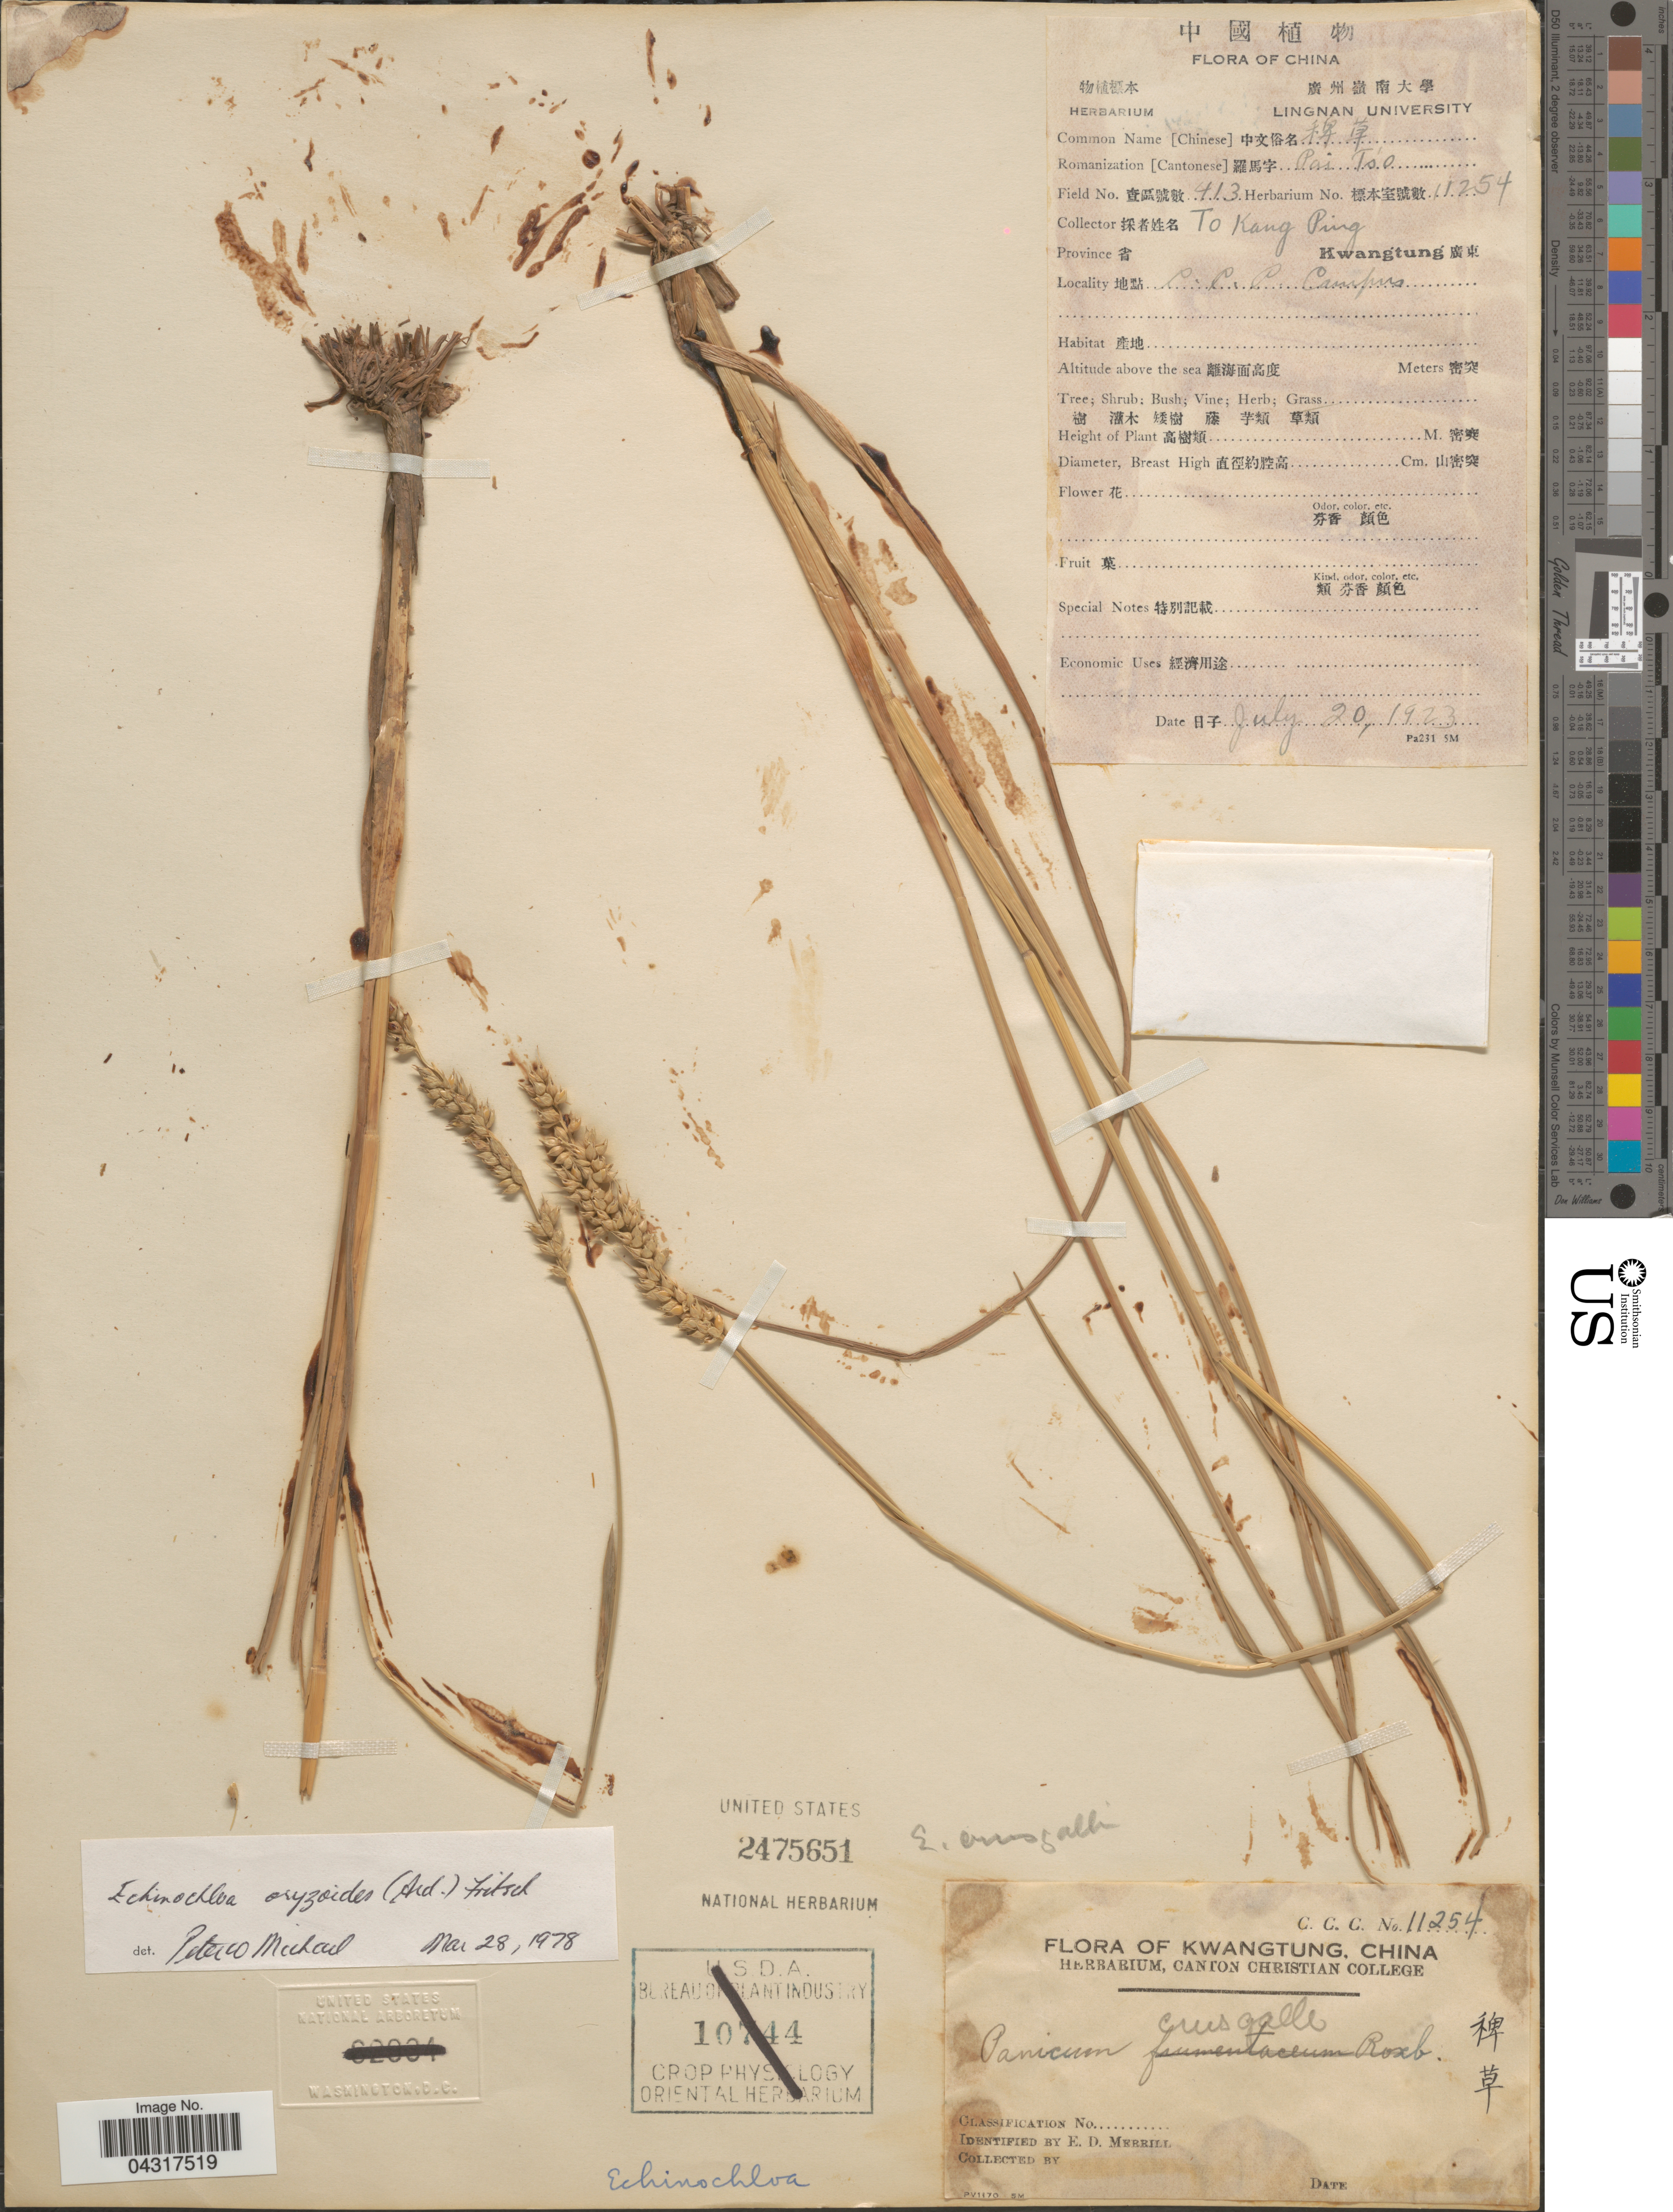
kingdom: Plantae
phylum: Tracheophyta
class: Liliopsida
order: Poales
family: Poaceae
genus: Echinochloa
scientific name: Echinochloa oryzoides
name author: (Ard.) Fritsch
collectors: T. Ping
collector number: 11254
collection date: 1923-07-20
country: China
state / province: Guangdong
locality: Kwangtung. C. C. P. Campus.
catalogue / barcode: US 2475651